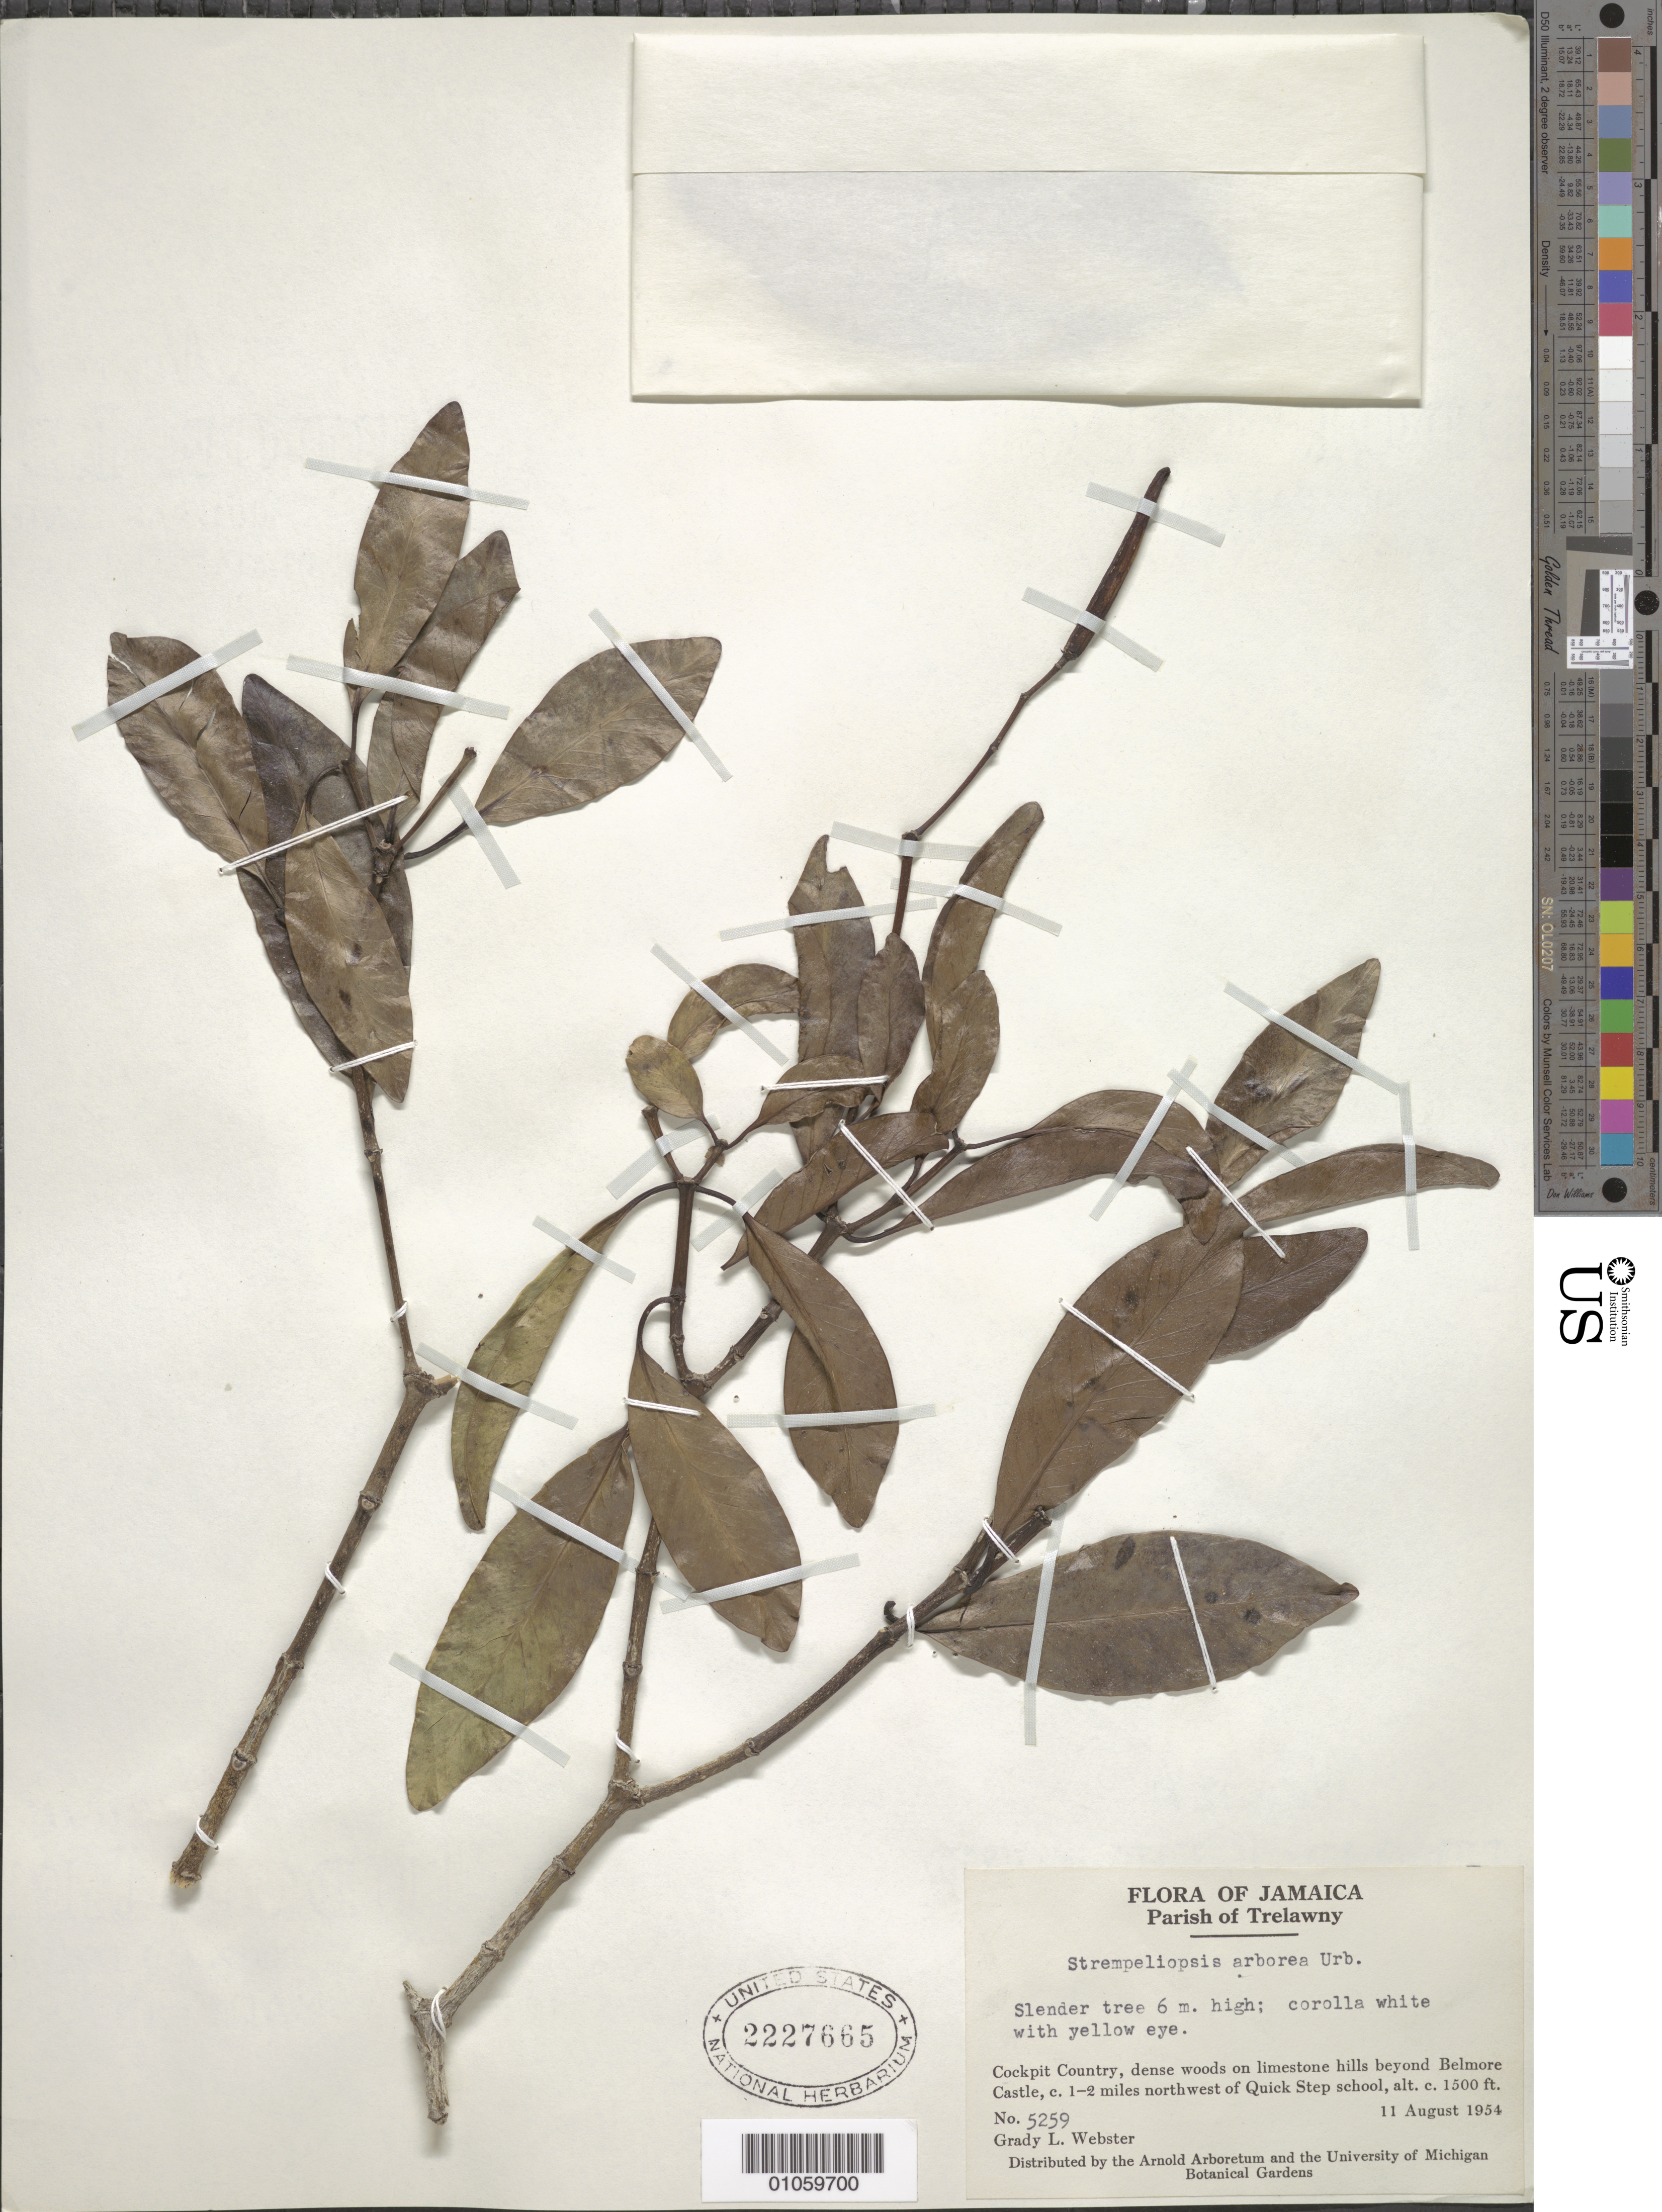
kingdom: Plantae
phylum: Tracheophyta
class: Magnoliopsida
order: Gentianales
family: Apocynaceae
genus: Strempeliopsis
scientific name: Strempeliopsis arborea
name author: Urb.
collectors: G. L. Webster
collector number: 5259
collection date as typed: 11 Aug 1954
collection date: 1954-08-11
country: Jamaica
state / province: Saint Thomas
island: Jamaica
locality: Cockpit Country, hills beyond Belmore Castle, ca. 1-2 mi. northwest of Quick Step school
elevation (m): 457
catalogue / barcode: US 2227665